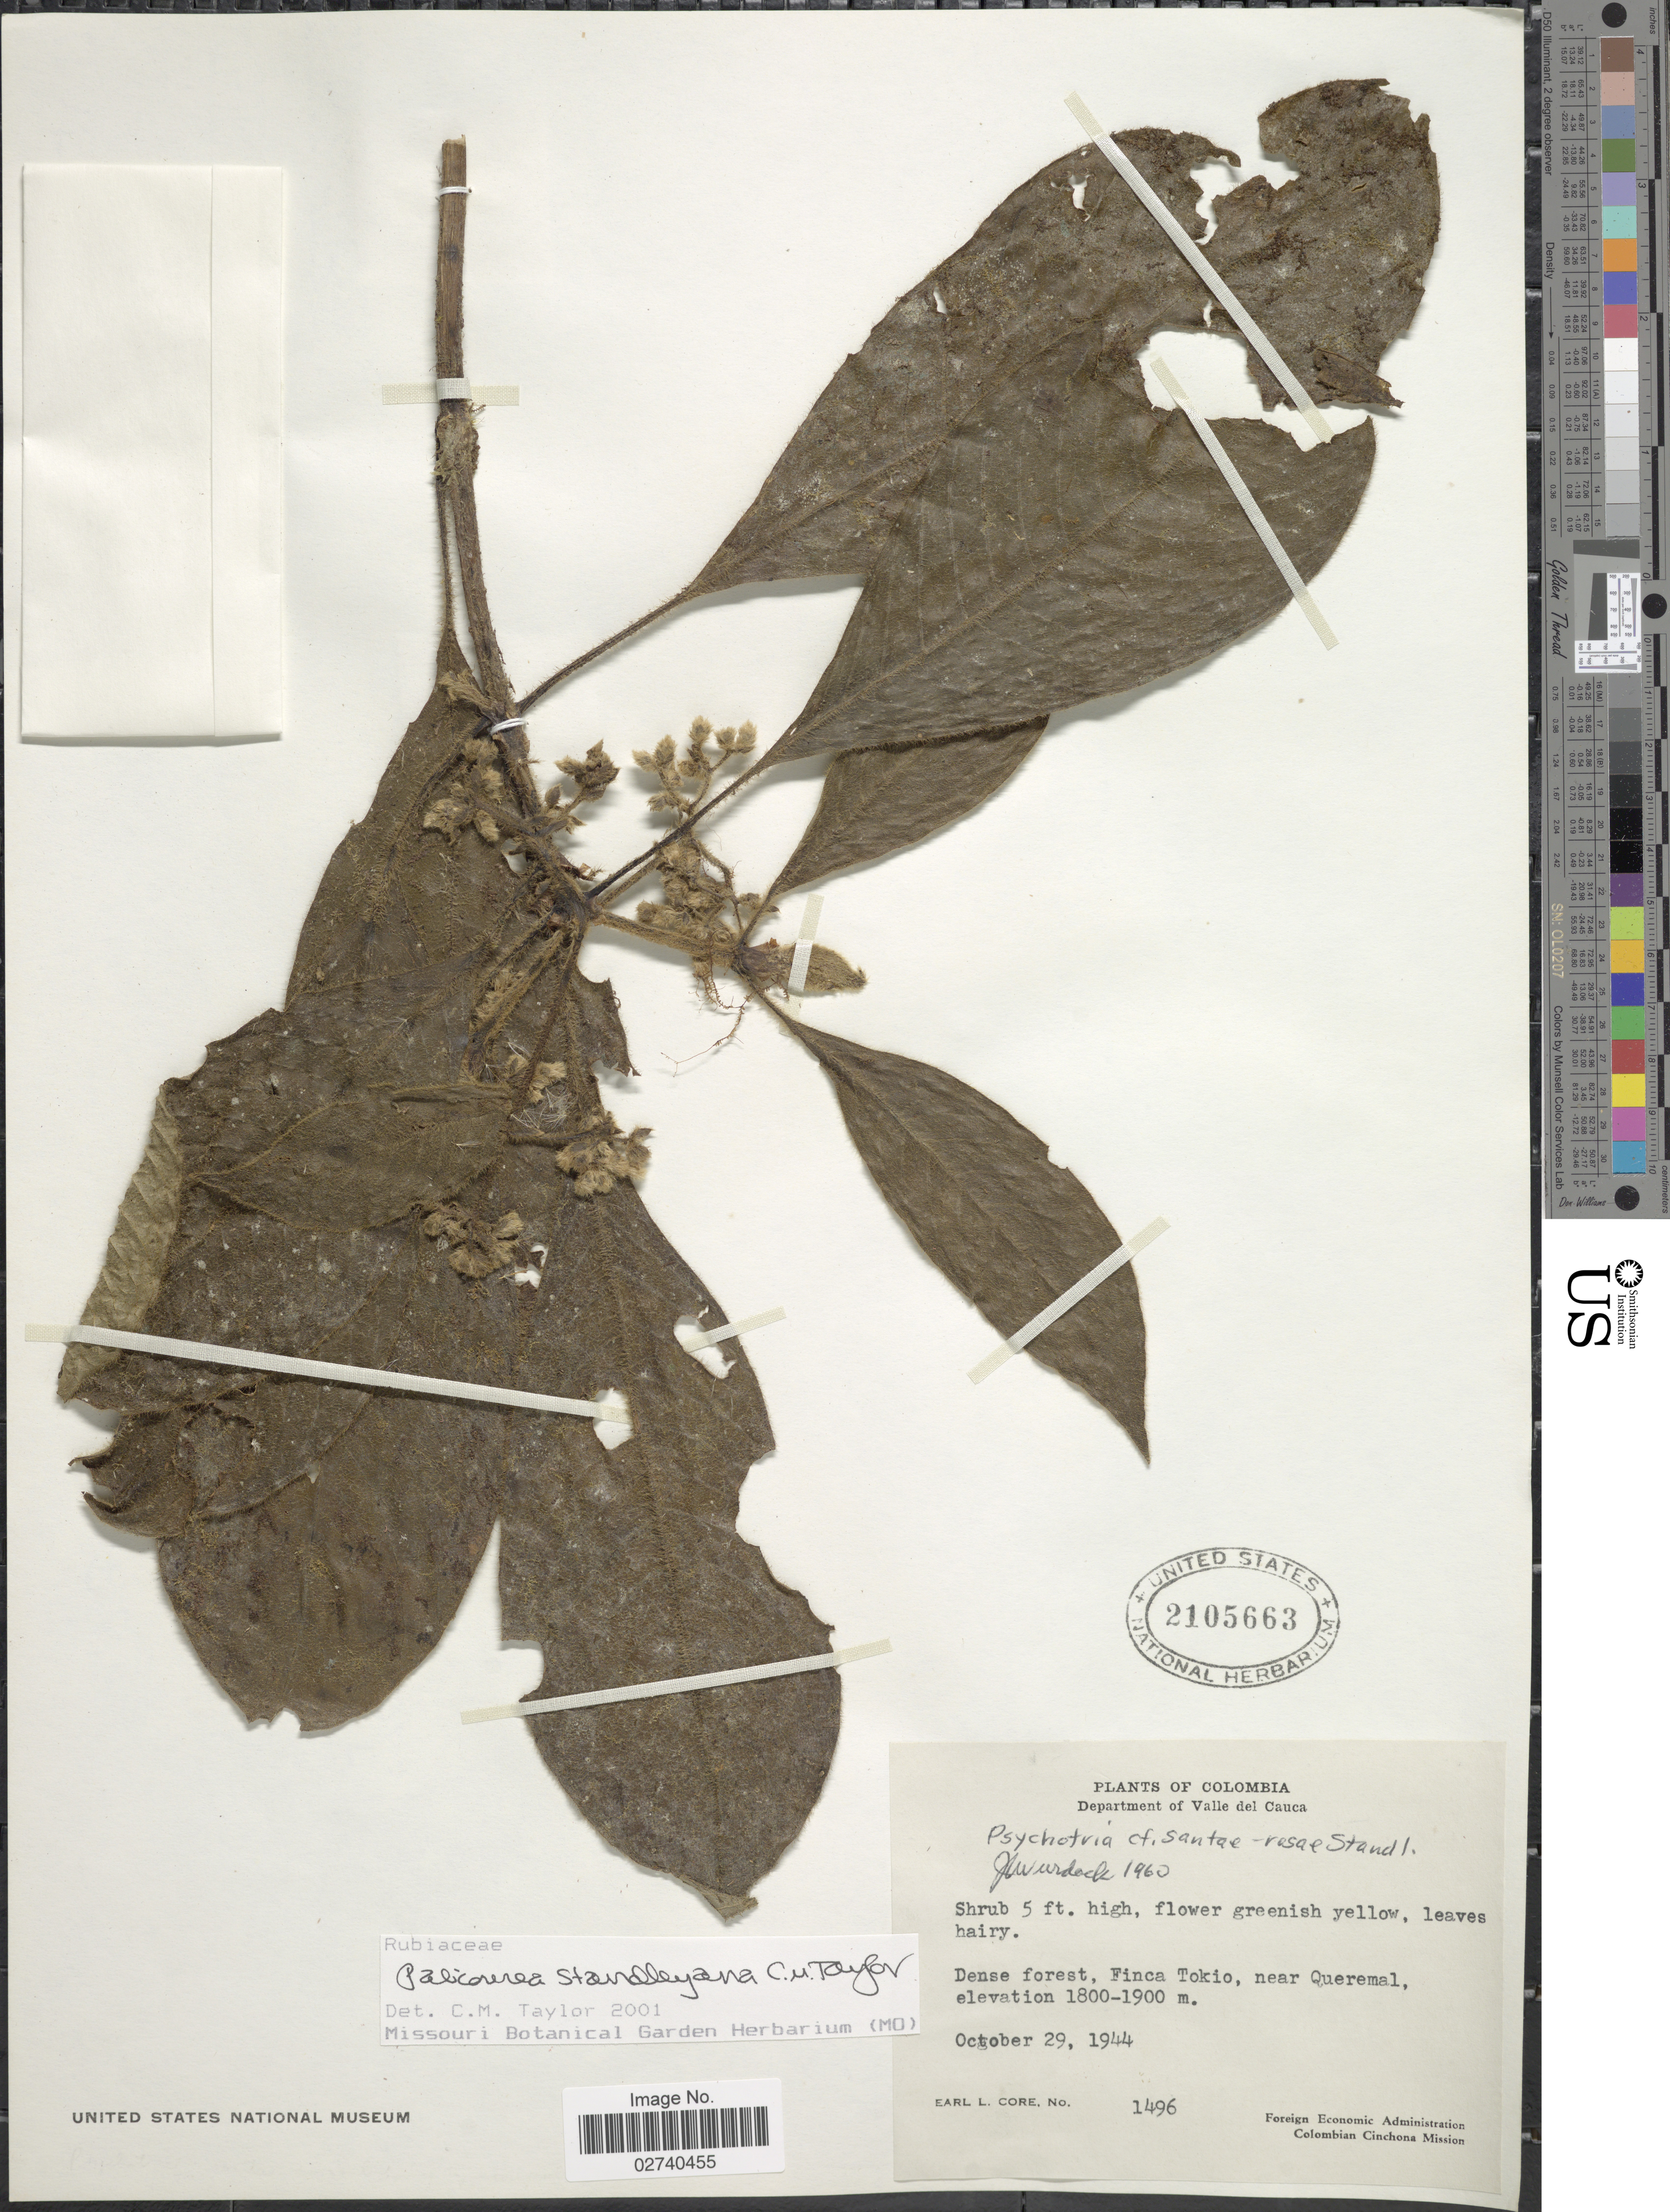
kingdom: Plantae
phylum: Tracheophyta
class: Magnoliopsida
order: Gentianales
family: Rubiaceae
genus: Palicourea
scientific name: Palicourea standleyana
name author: C.M. Taylor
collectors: E. L. Core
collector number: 1496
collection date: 1944-10-29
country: Colombia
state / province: Valle del Cauca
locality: Dense forest, Finca Tokio, near Queremal.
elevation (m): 1800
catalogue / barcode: US 2105663